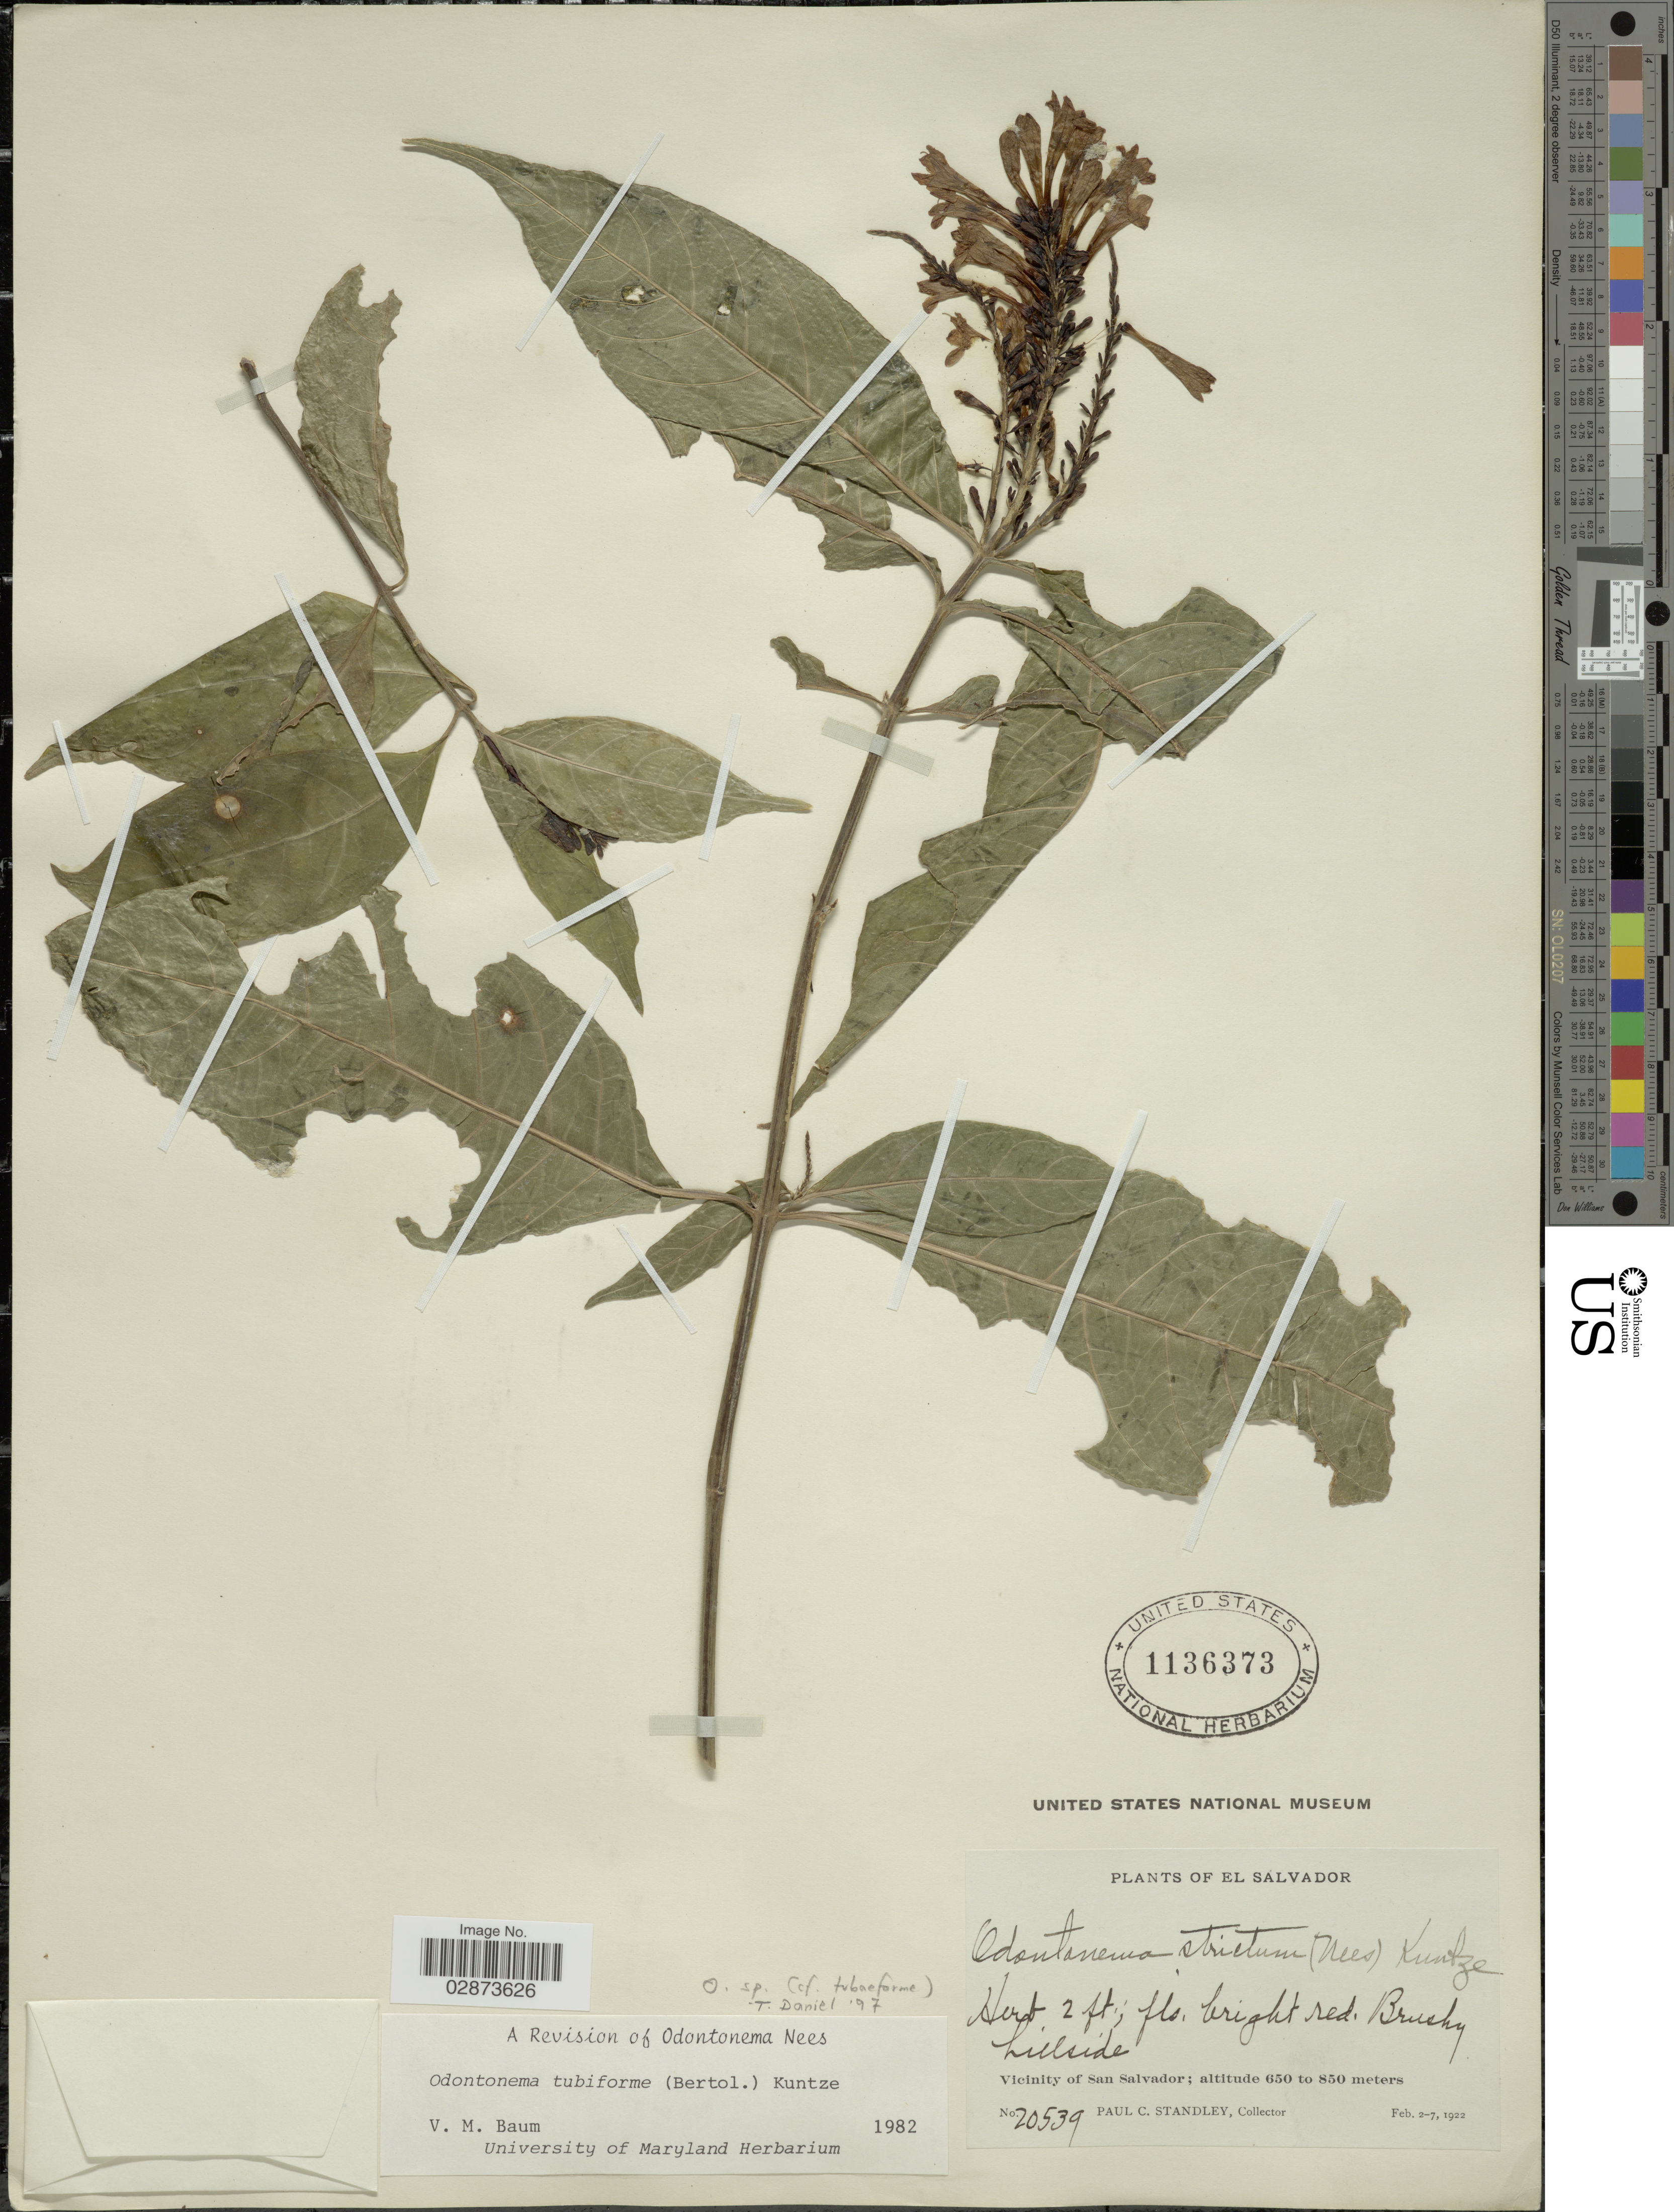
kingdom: Plantae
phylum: Tracheophyta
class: Magnoliopsida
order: Lamiales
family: Acanthaceae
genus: Odontonema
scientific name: Odontonema tubaeforme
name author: (Bertol.) Kuntze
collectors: P. C. Standley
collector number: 20539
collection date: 1922-02-02/1922-02-07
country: El Salvador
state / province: San Salvador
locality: Vicinity of San Salvador.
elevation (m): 650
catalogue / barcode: US 1136373